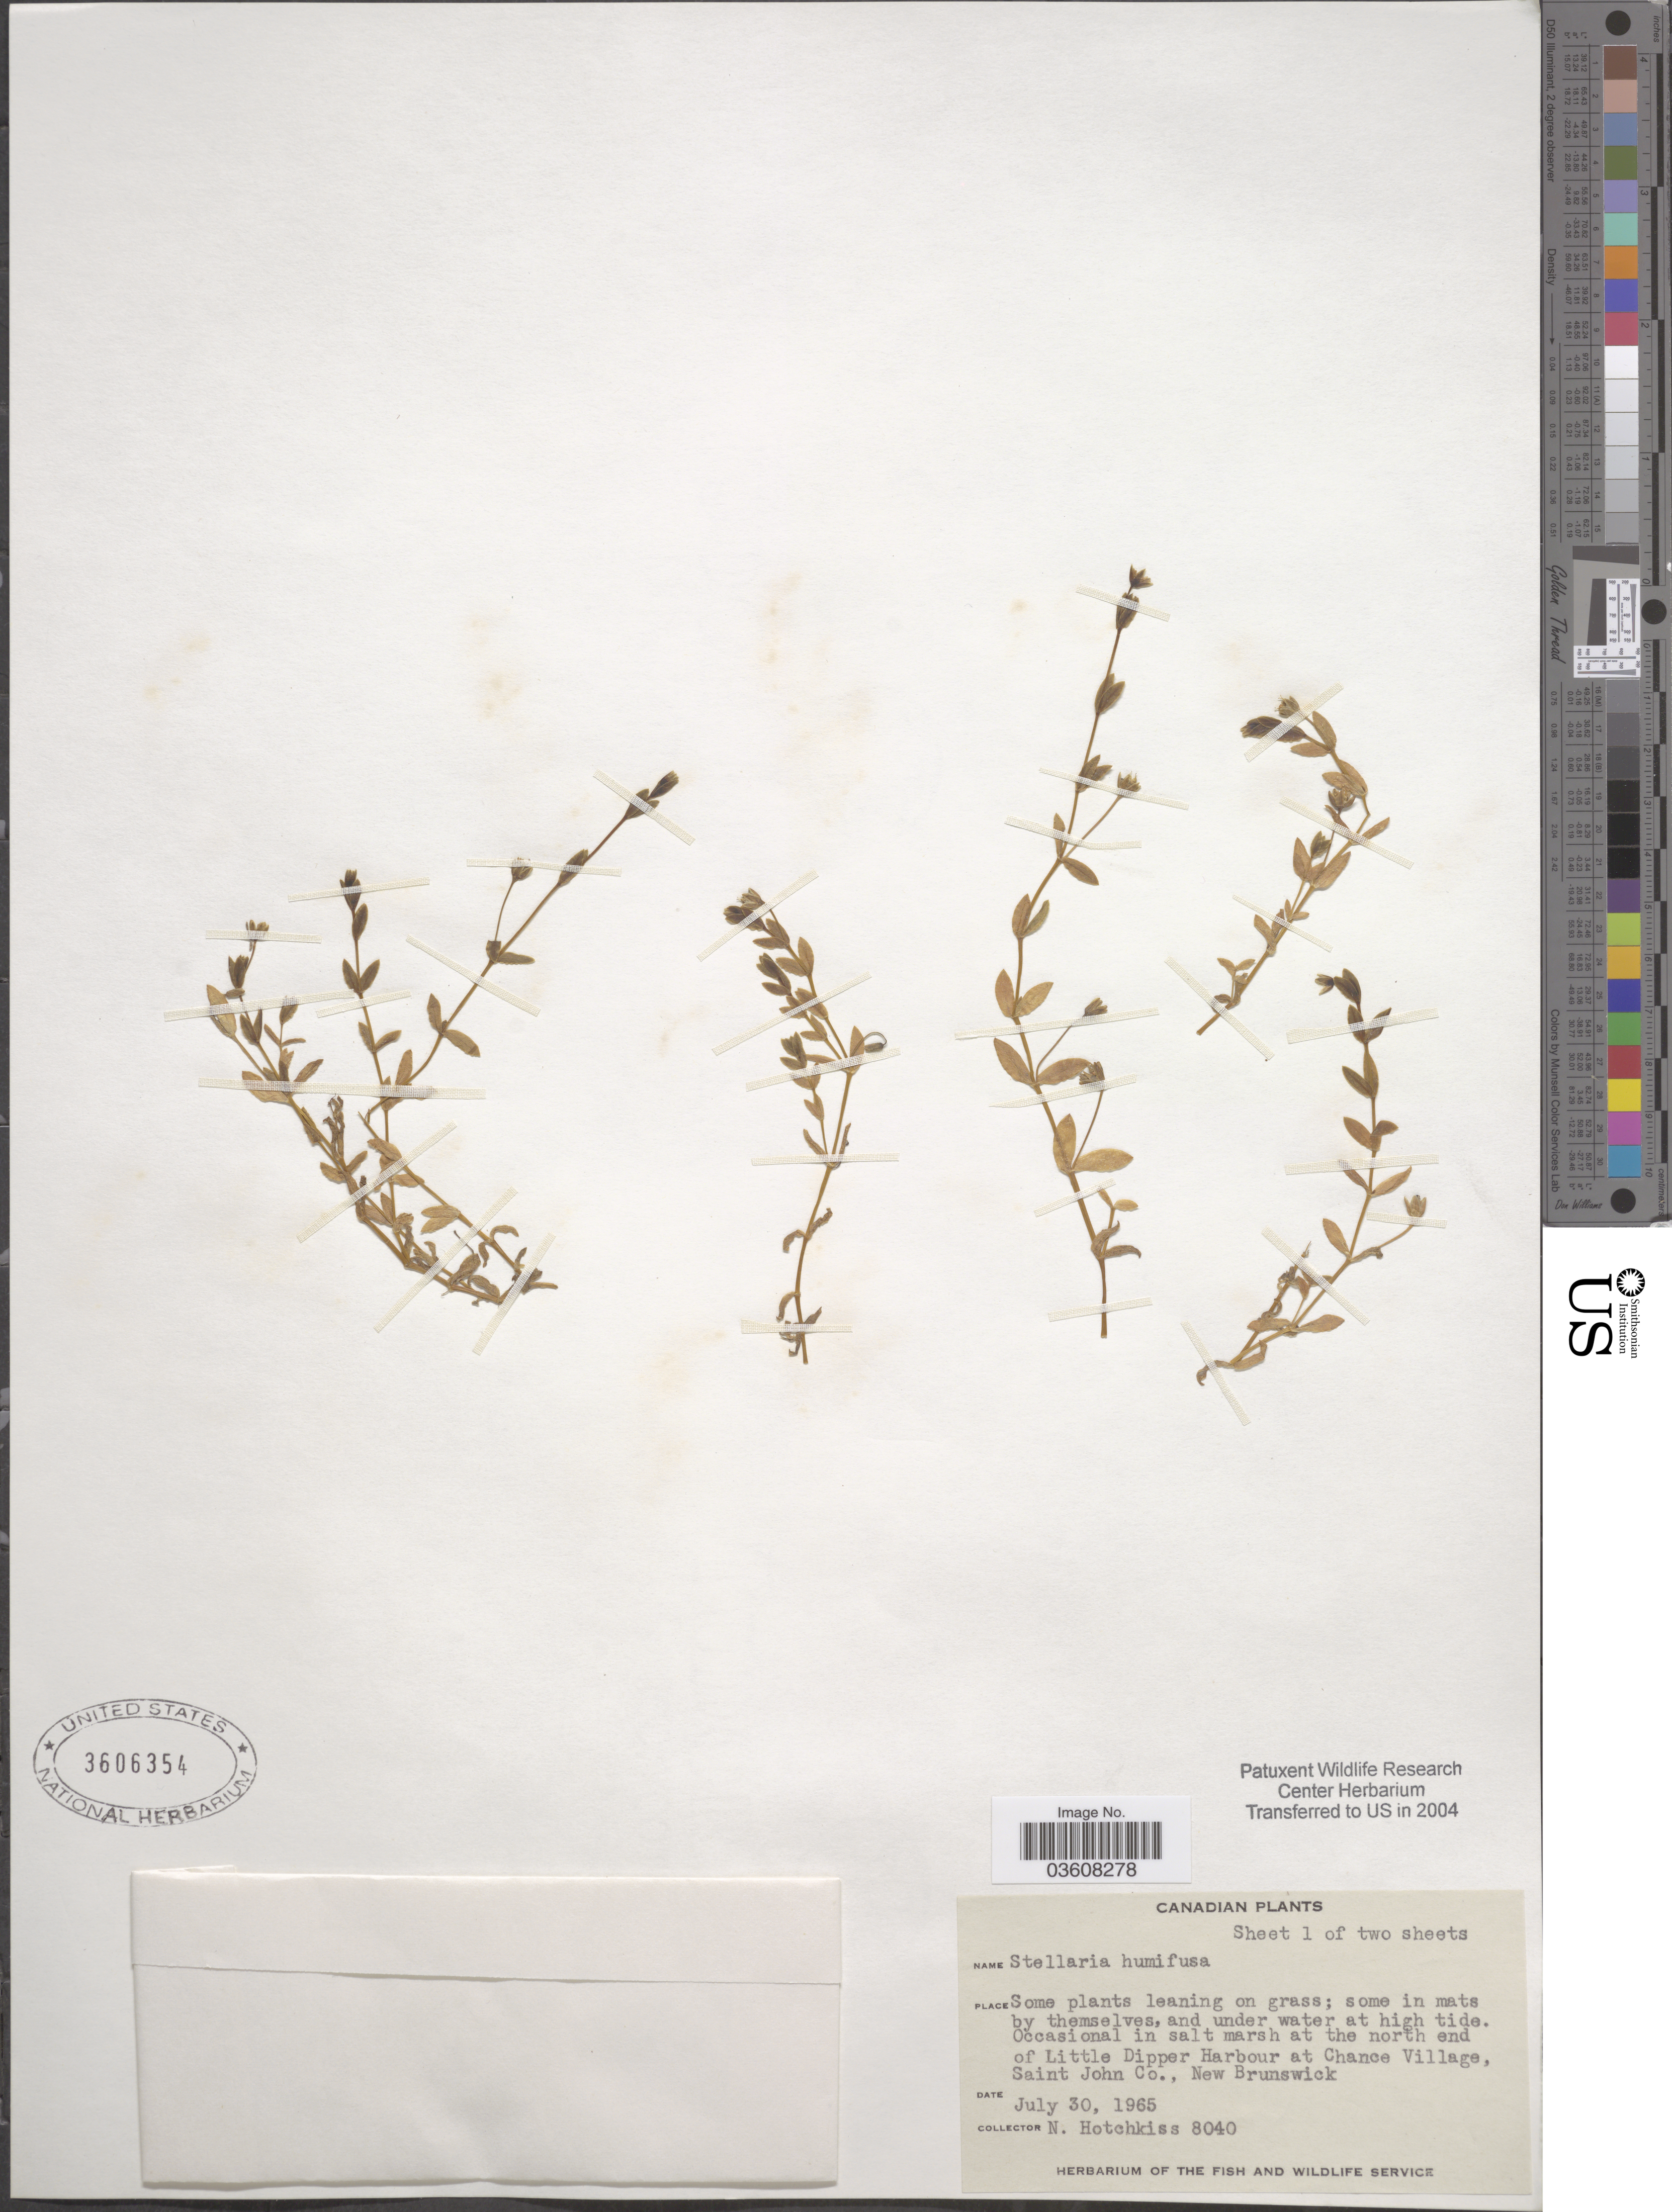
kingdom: Plantae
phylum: Tracheophyta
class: Magnoliopsida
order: Caryophyllales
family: Caryophyllaceae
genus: Stellaria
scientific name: Stellaria humifusa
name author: Rottb.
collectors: N. Hothckiss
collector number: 8040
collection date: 1965-07-30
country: Canada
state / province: New Brunswick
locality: Occasional in salt marsh at the north end of Little Dipper Harbour at Chance Village, Saint John Co.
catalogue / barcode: US 3606354